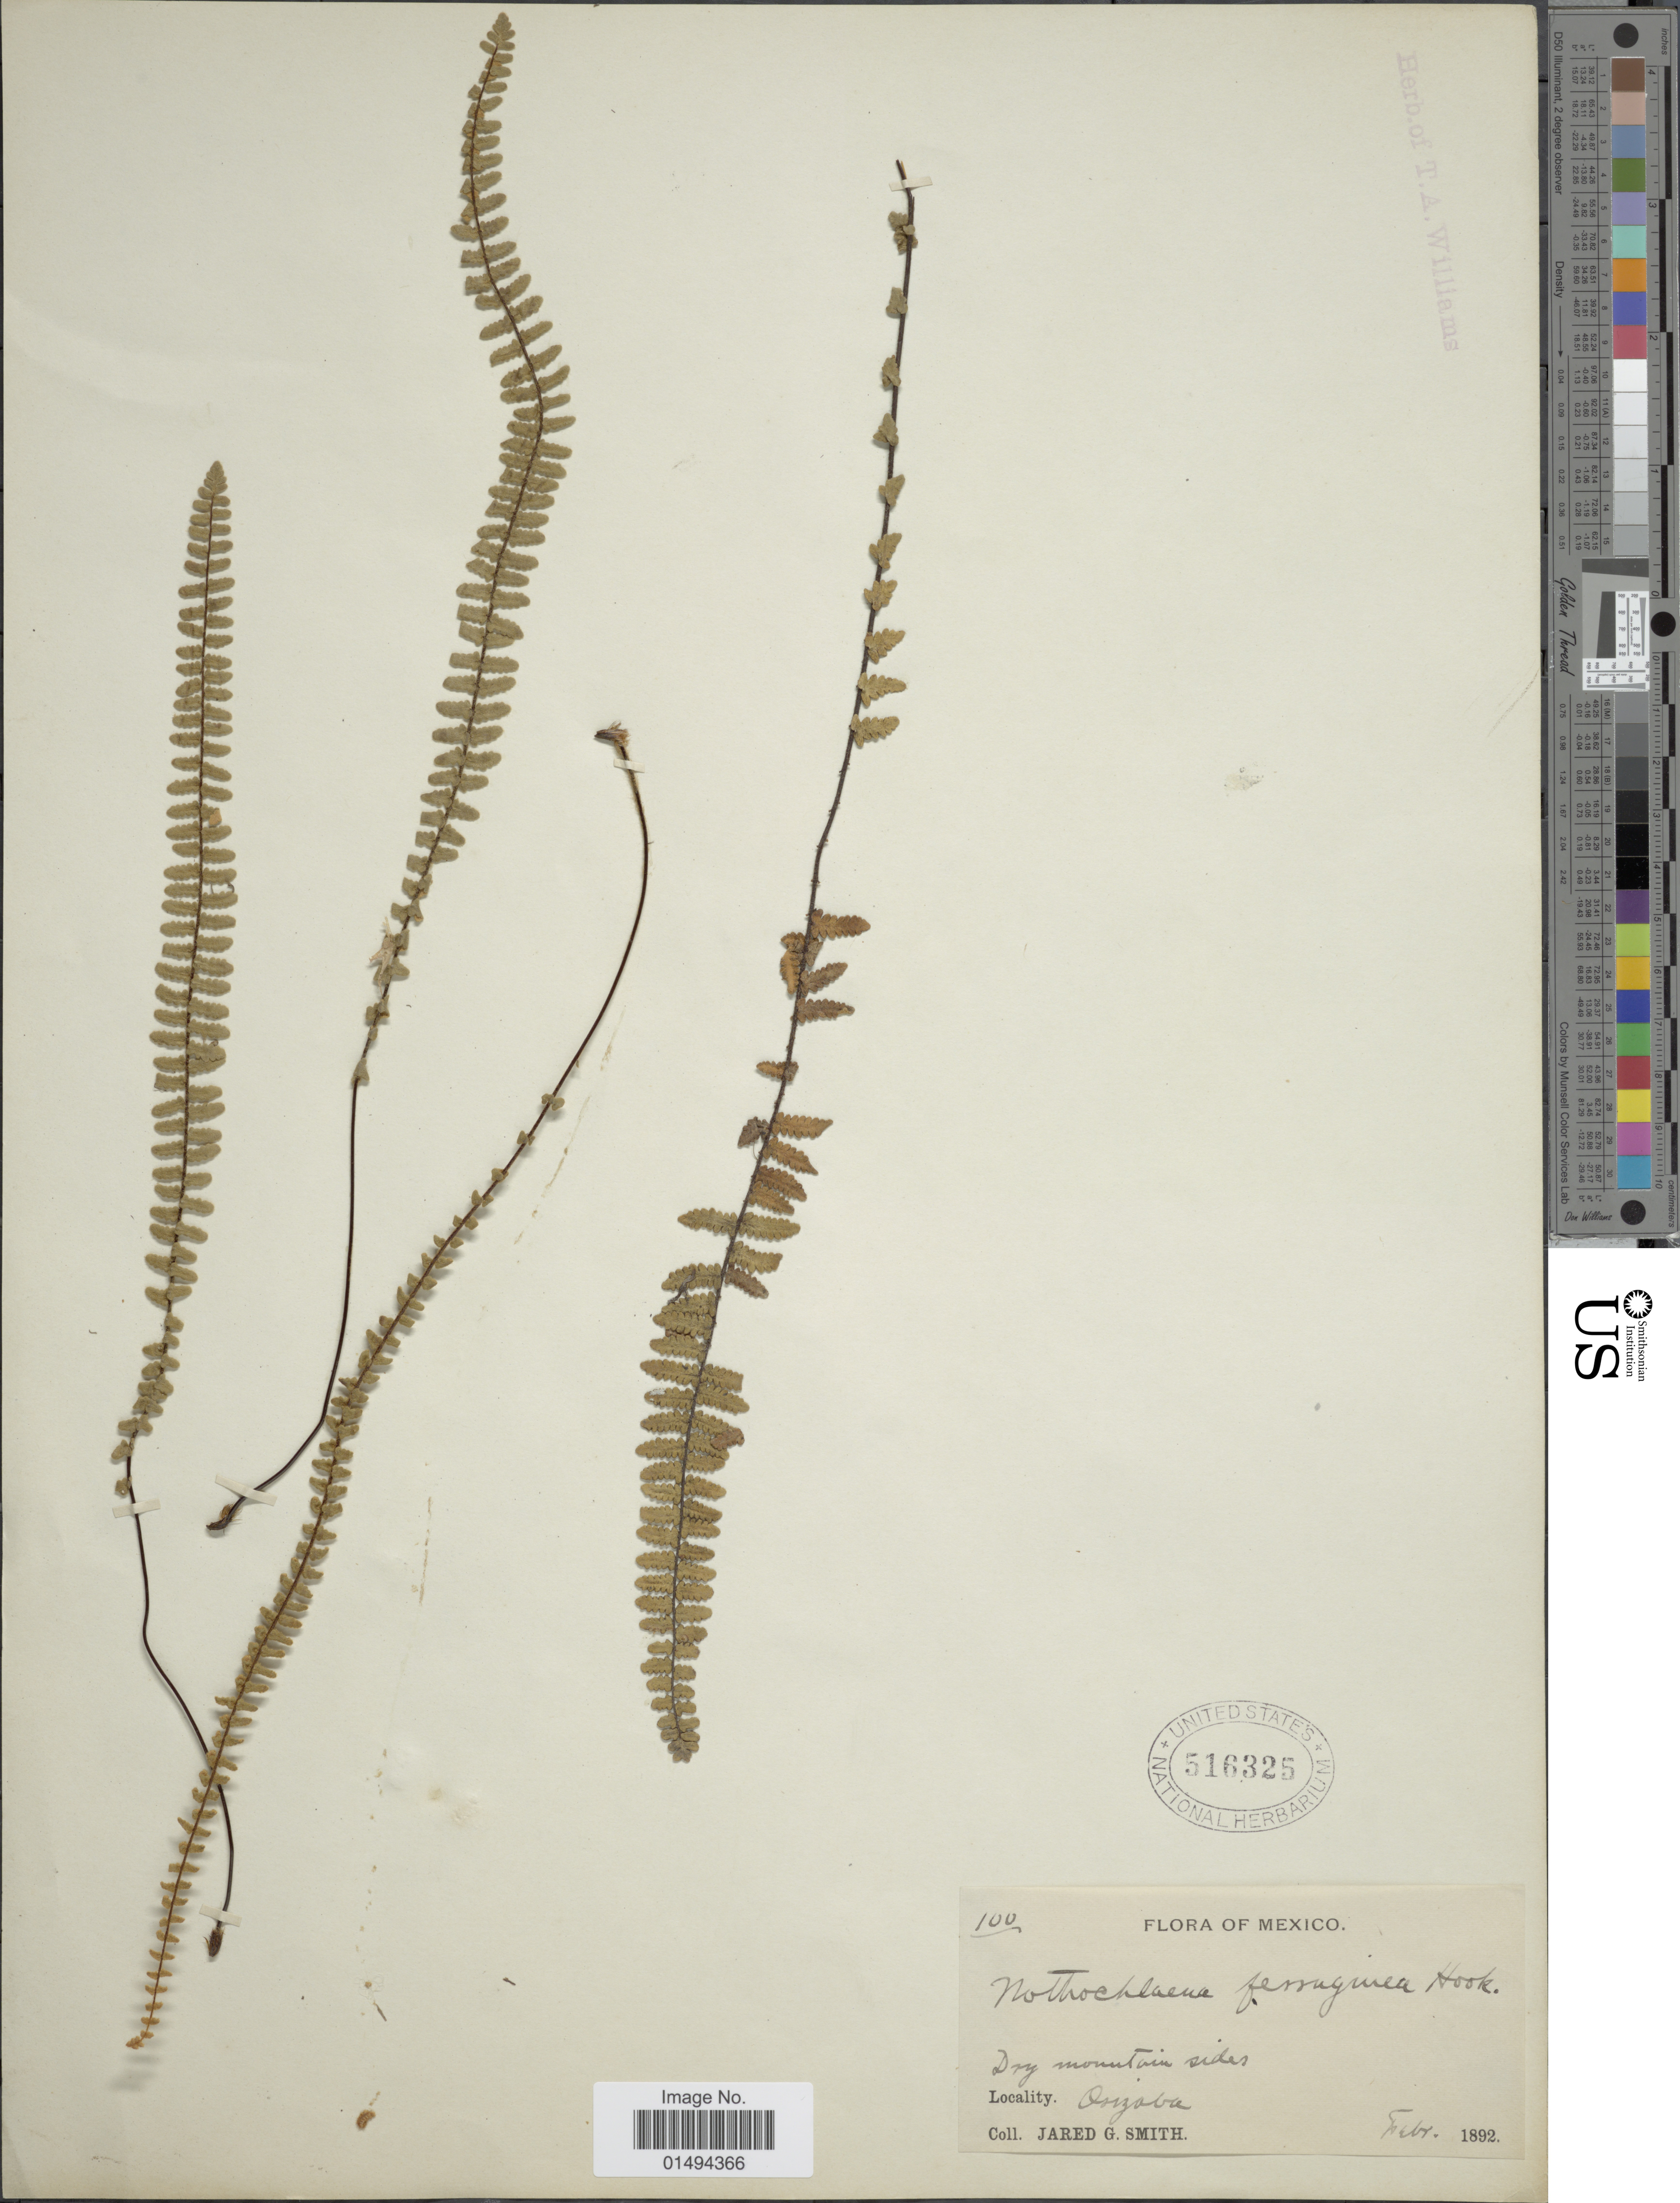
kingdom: Plantae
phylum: Tracheophyta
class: Polypodiopsida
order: Polypodiales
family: Pteridaceae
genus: Myriopteris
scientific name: Myriopteris aurea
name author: (Poir.) Grusz & Windham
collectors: J. G. Smith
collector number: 100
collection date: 1892-02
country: Mexico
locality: Dry mountain sides, Orizaba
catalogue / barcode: US 516325